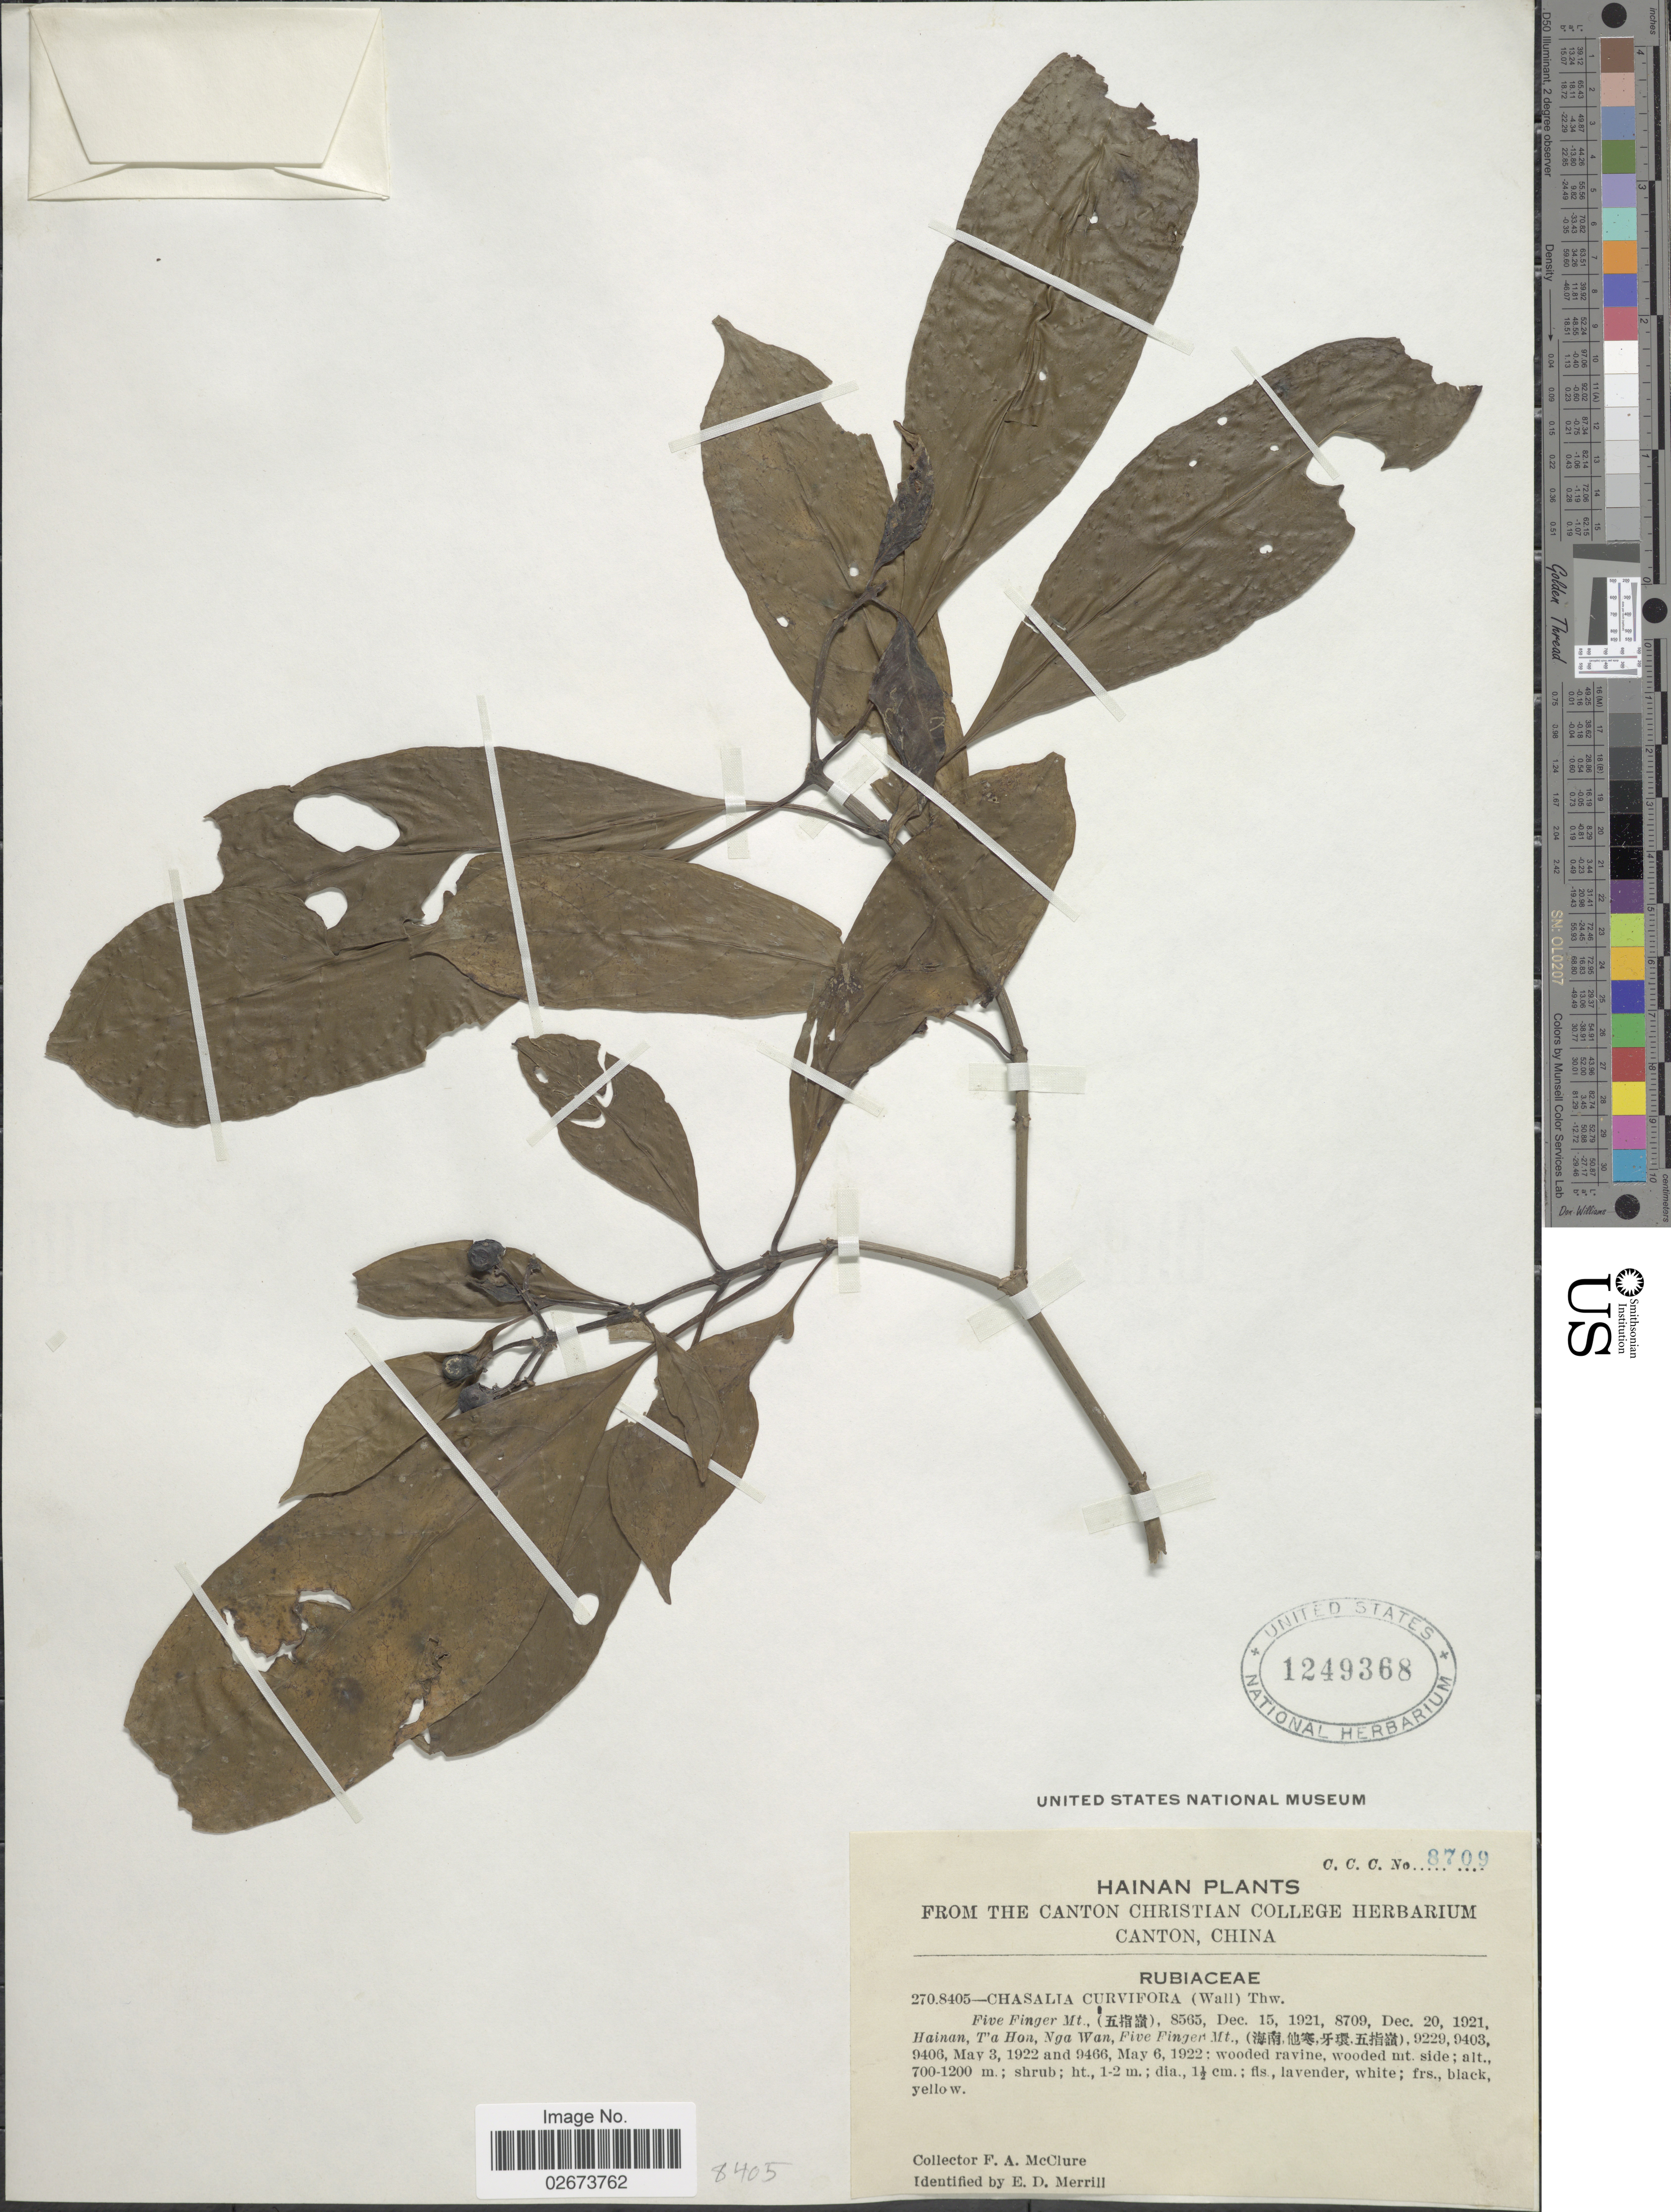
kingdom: Plantae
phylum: Tracheophyta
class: Magnoliopsida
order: Gentianales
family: Rubiaceae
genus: Chassalia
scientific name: Chassalia curviflora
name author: (Wall.) Thwaites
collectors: F. A. McClure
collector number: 8709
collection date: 1921-12-20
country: China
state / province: Hainan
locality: Hainan, T'a Hon, Nga Wan, Five Finger Mt.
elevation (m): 700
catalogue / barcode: US 1249368